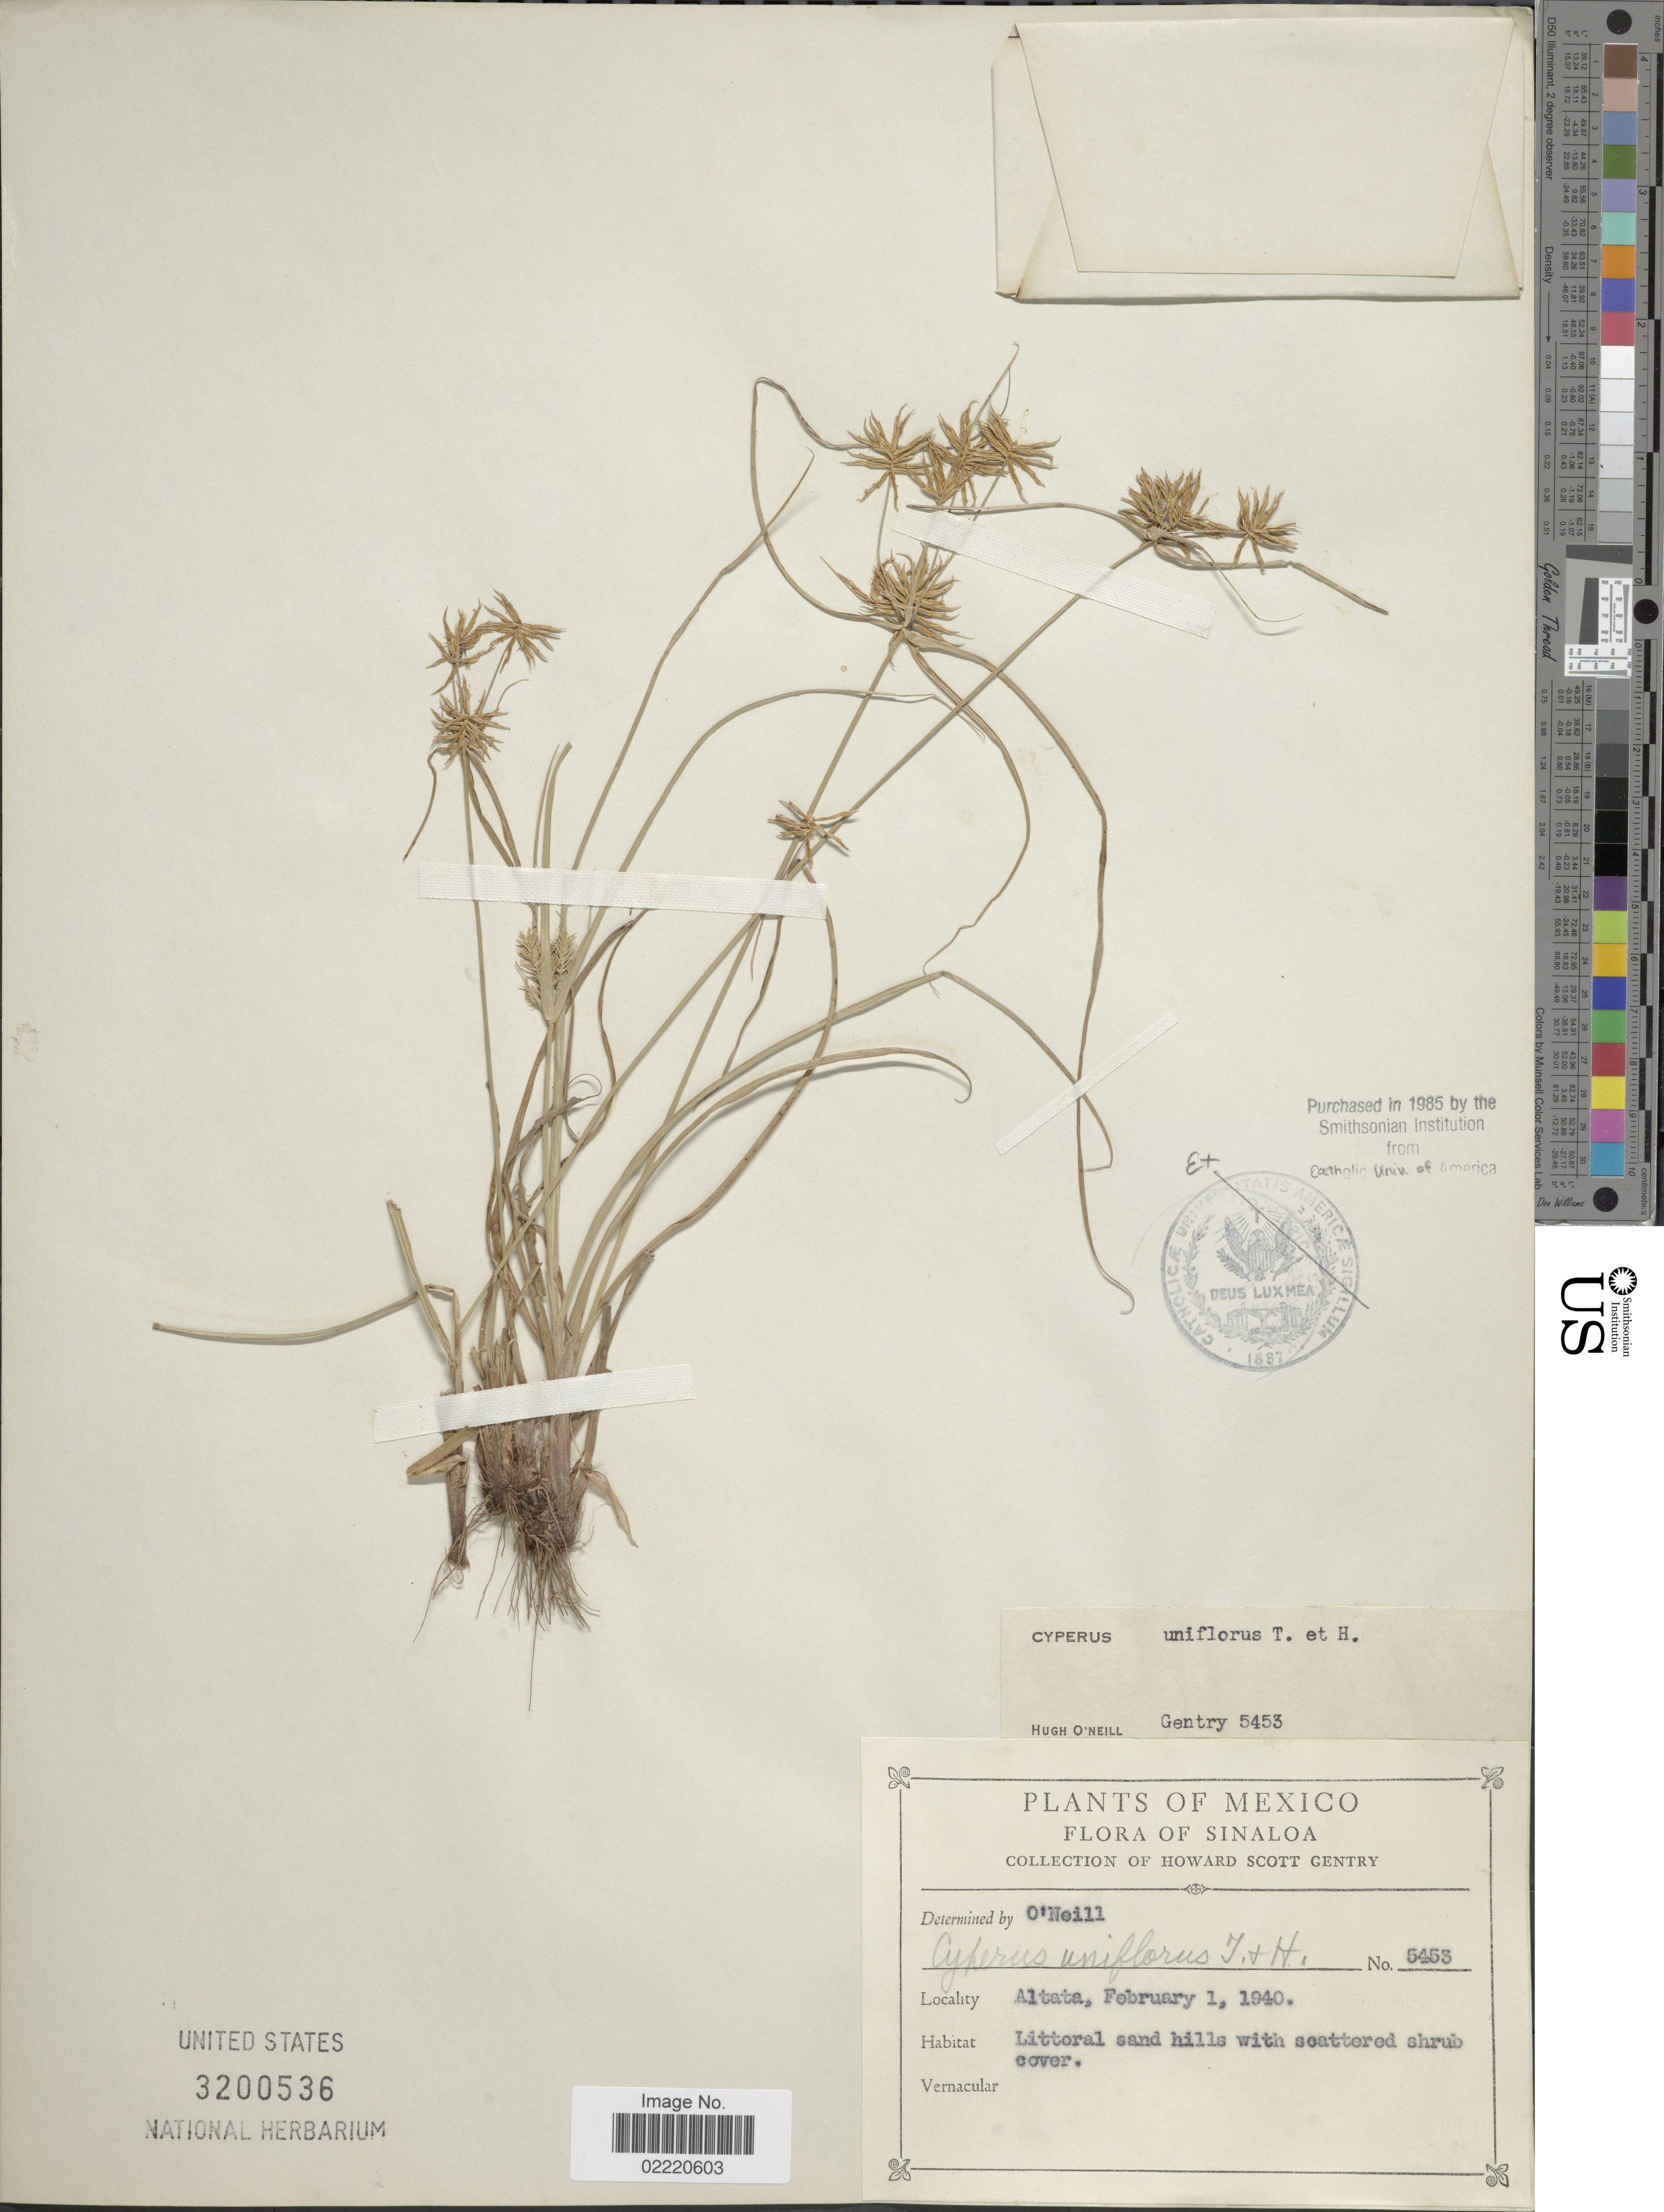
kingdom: Plantae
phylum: Tracheophyta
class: Liliopsida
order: Poales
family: Cyperaceae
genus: Cyperus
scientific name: Cyperus uniflorus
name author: Thunb.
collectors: H. S. Gentry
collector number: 5453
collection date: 1940-02-01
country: Mexico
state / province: Sinaloa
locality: Altata, littoral sand hills.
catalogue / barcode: US 3200536